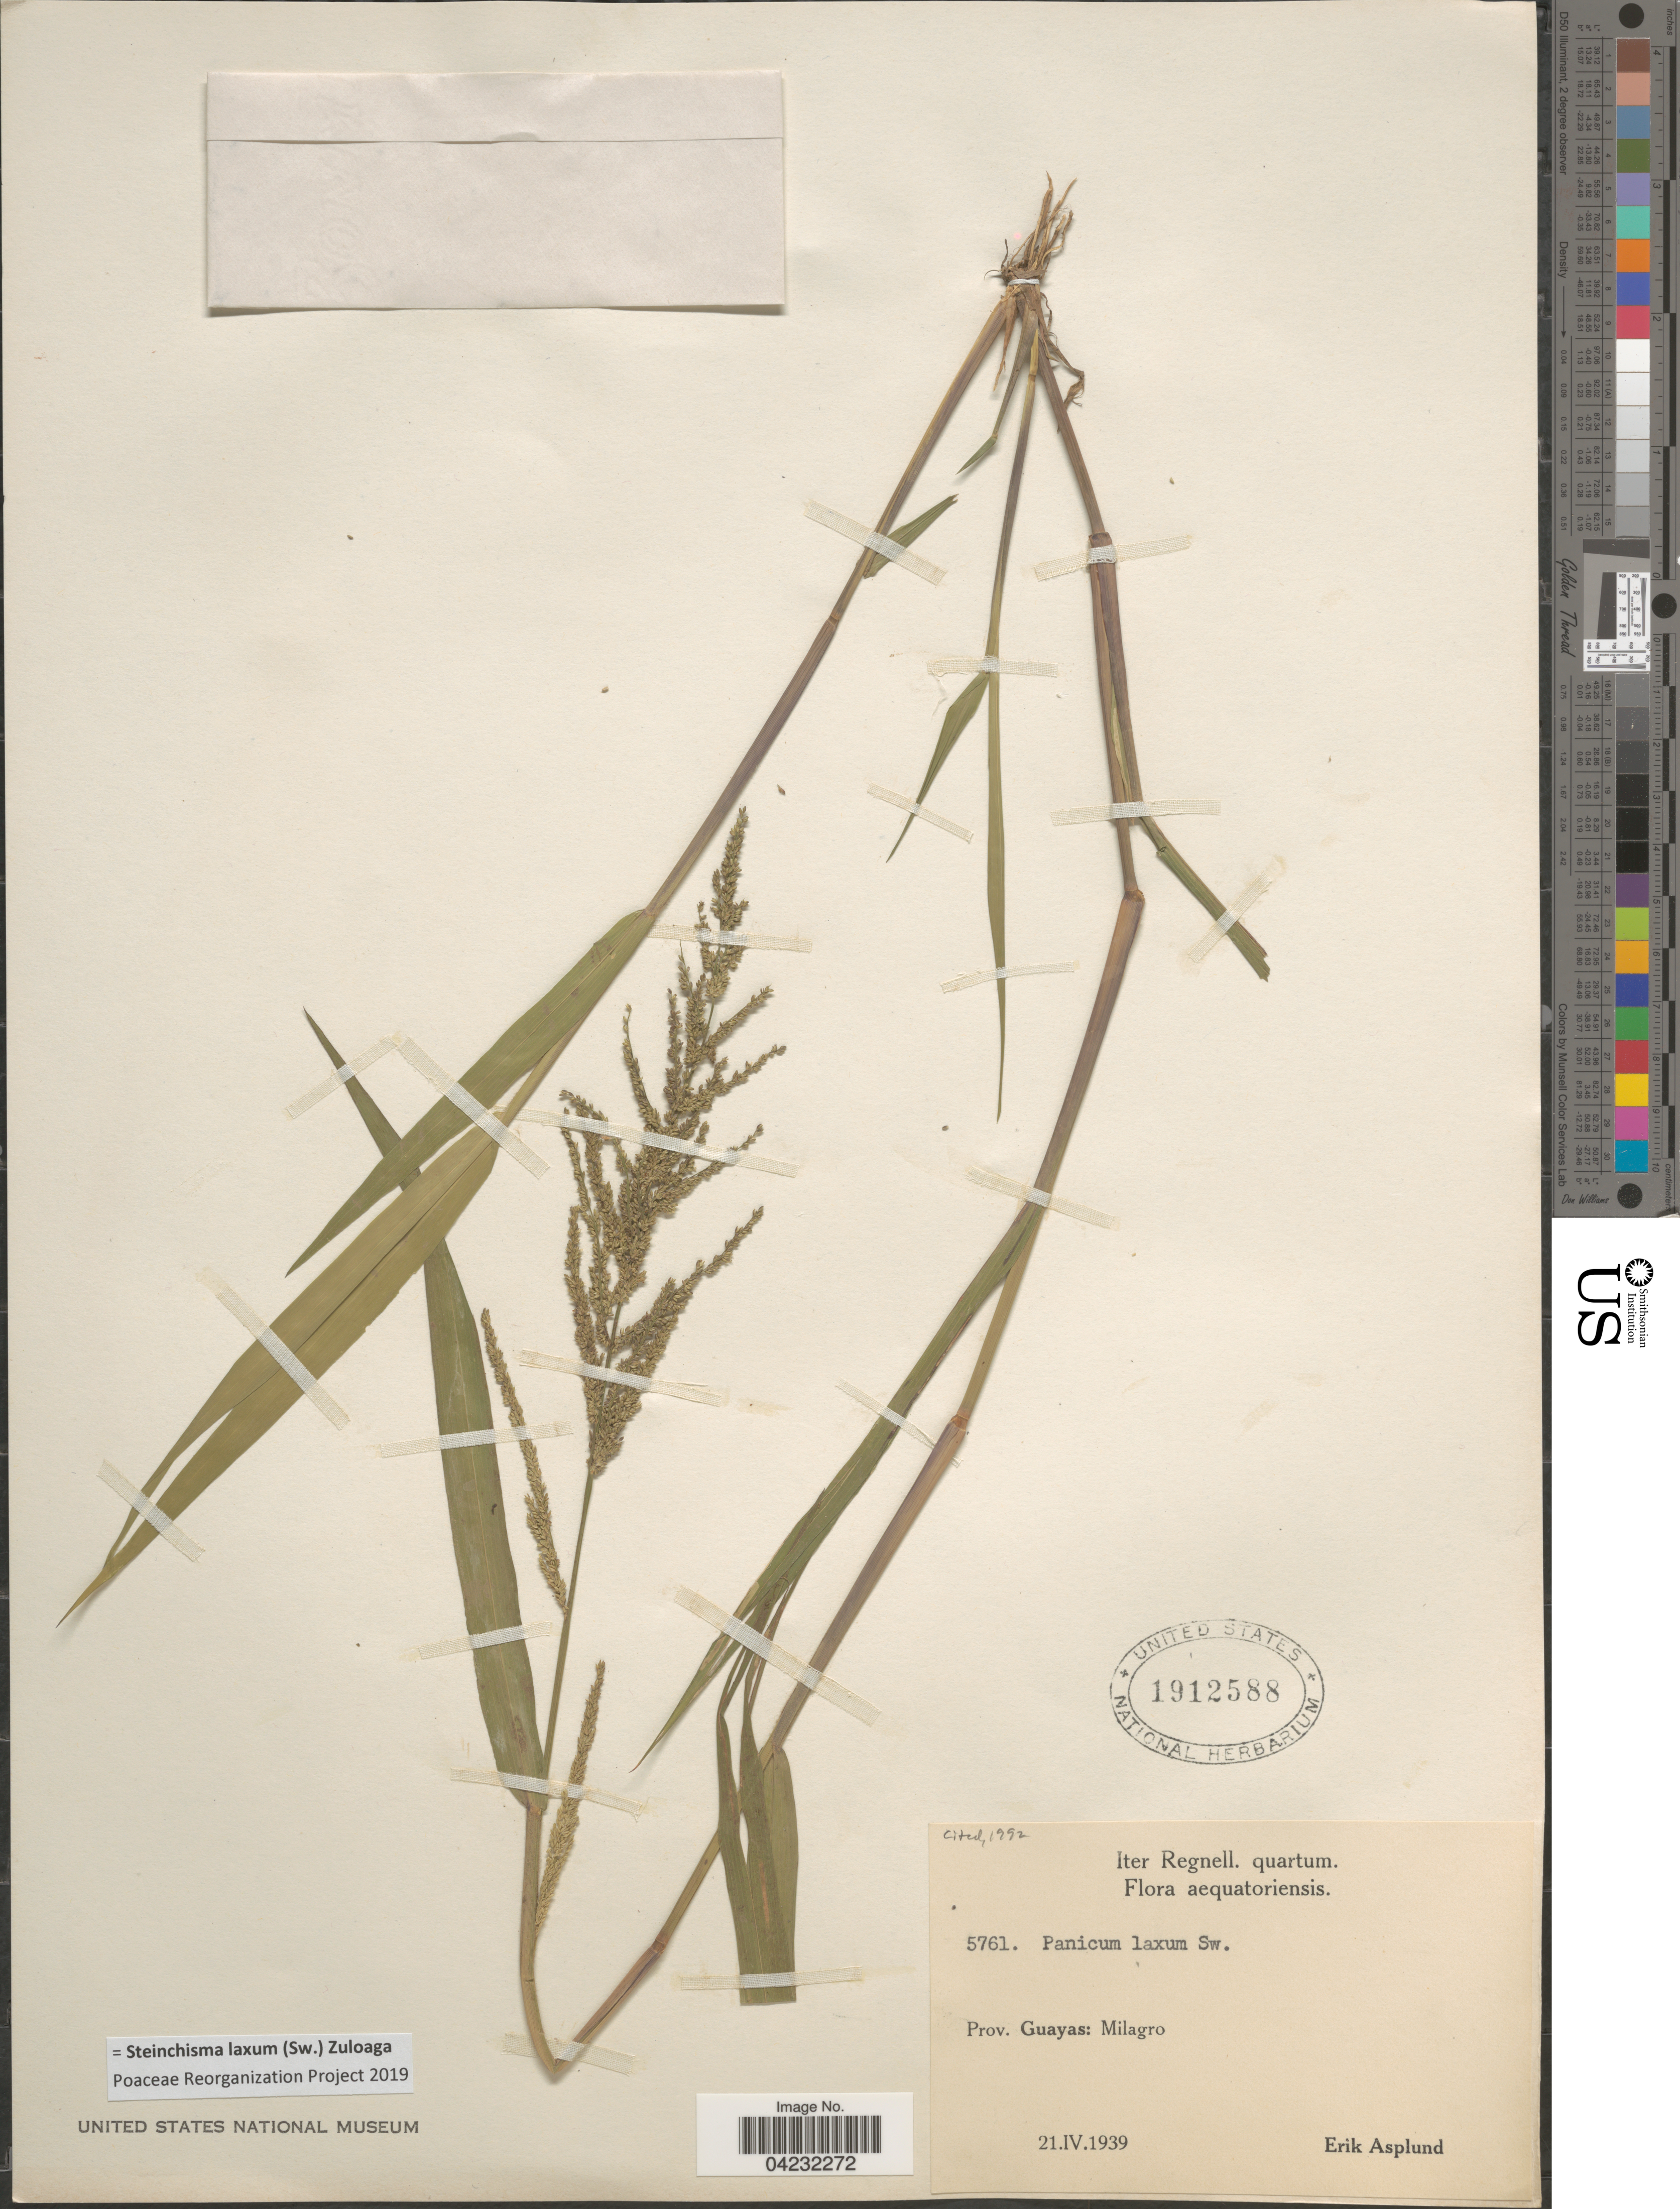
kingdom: Plantae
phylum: Tracheophyta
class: Liliopsida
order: Poales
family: Poaceae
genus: Steinchisma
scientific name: Steinchisma laxum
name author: (Sw.) Zuloaga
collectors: E. Asplund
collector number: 5761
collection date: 1939-04-21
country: Ecuador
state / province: Guayas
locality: Iter Regnell. quartum. Aequatoriensis. Milagro.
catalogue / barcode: US 1912588